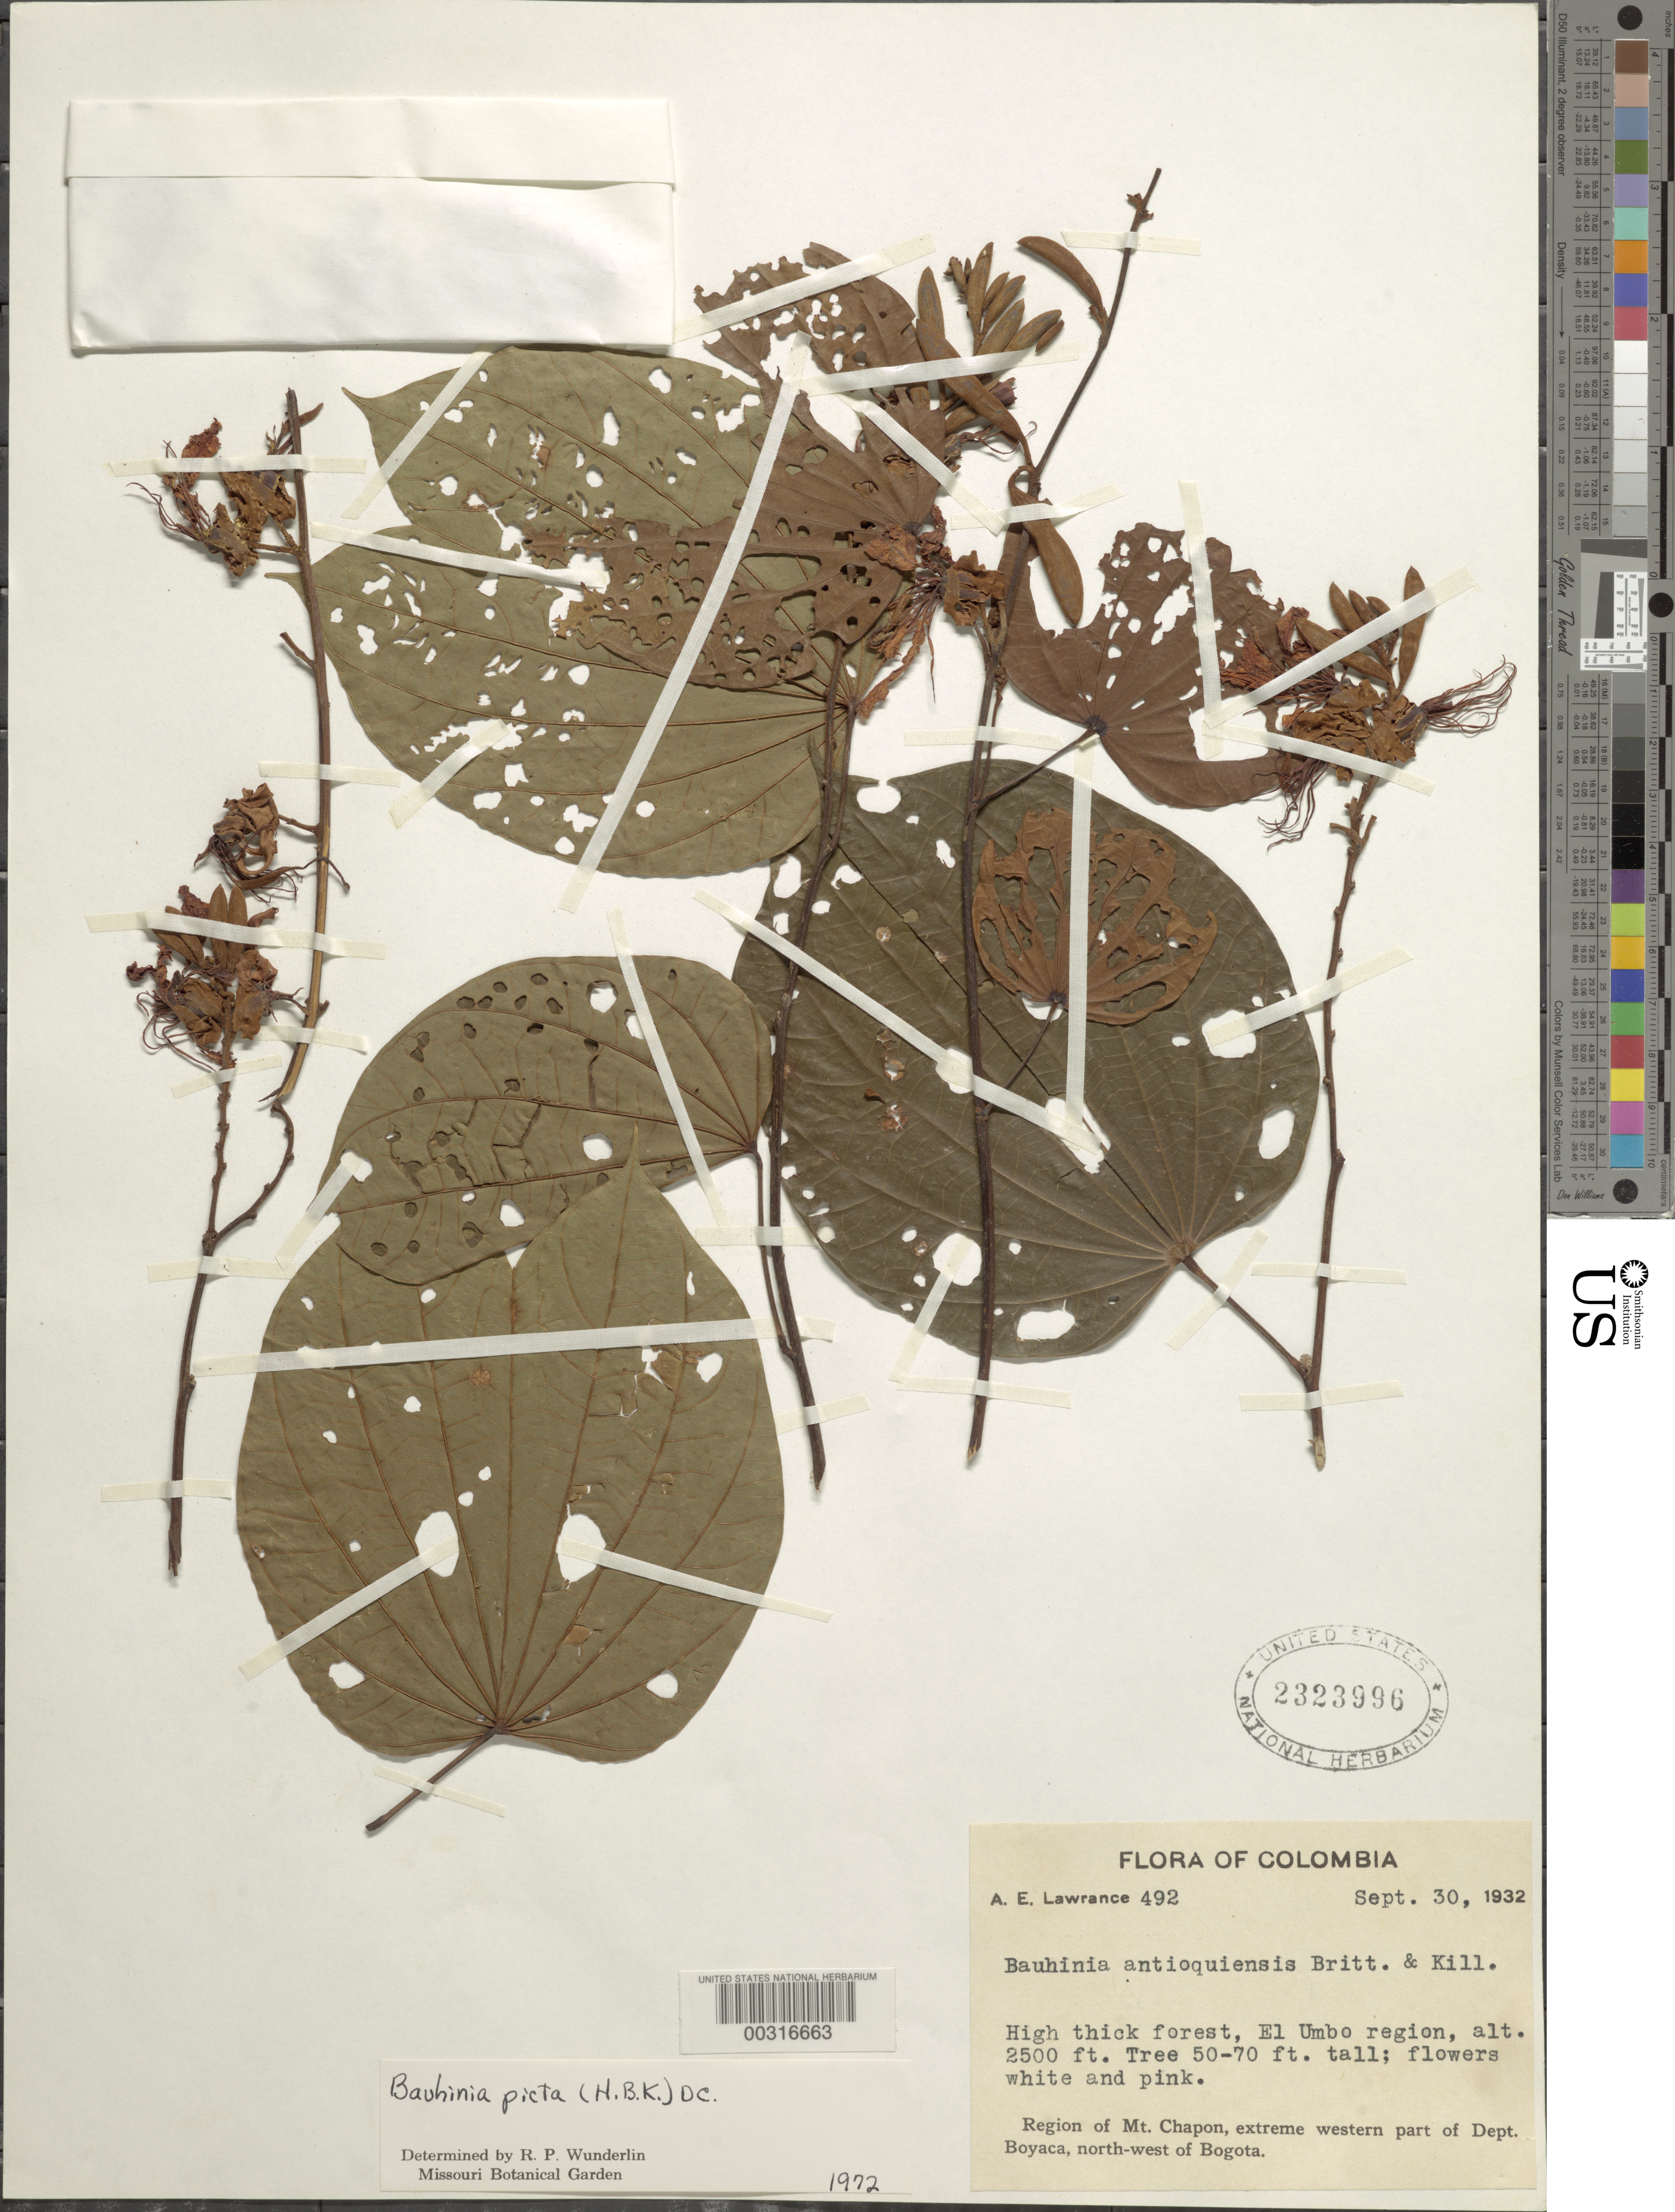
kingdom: Plantae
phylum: Tracheophyta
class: Magnoliopsida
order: Fabales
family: Fabaceae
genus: Bauhinia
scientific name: Bauhinia picta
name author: (Humb. & Bonpl.) DC.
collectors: A. Lawrance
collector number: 492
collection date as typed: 30 Sep 1932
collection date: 1932-09-30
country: Colombia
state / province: Boyacá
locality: Region of Mt. Chapon, extreme western part of Dept., NW of Bogota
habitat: High thick forest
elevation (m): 762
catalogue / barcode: US 2323996